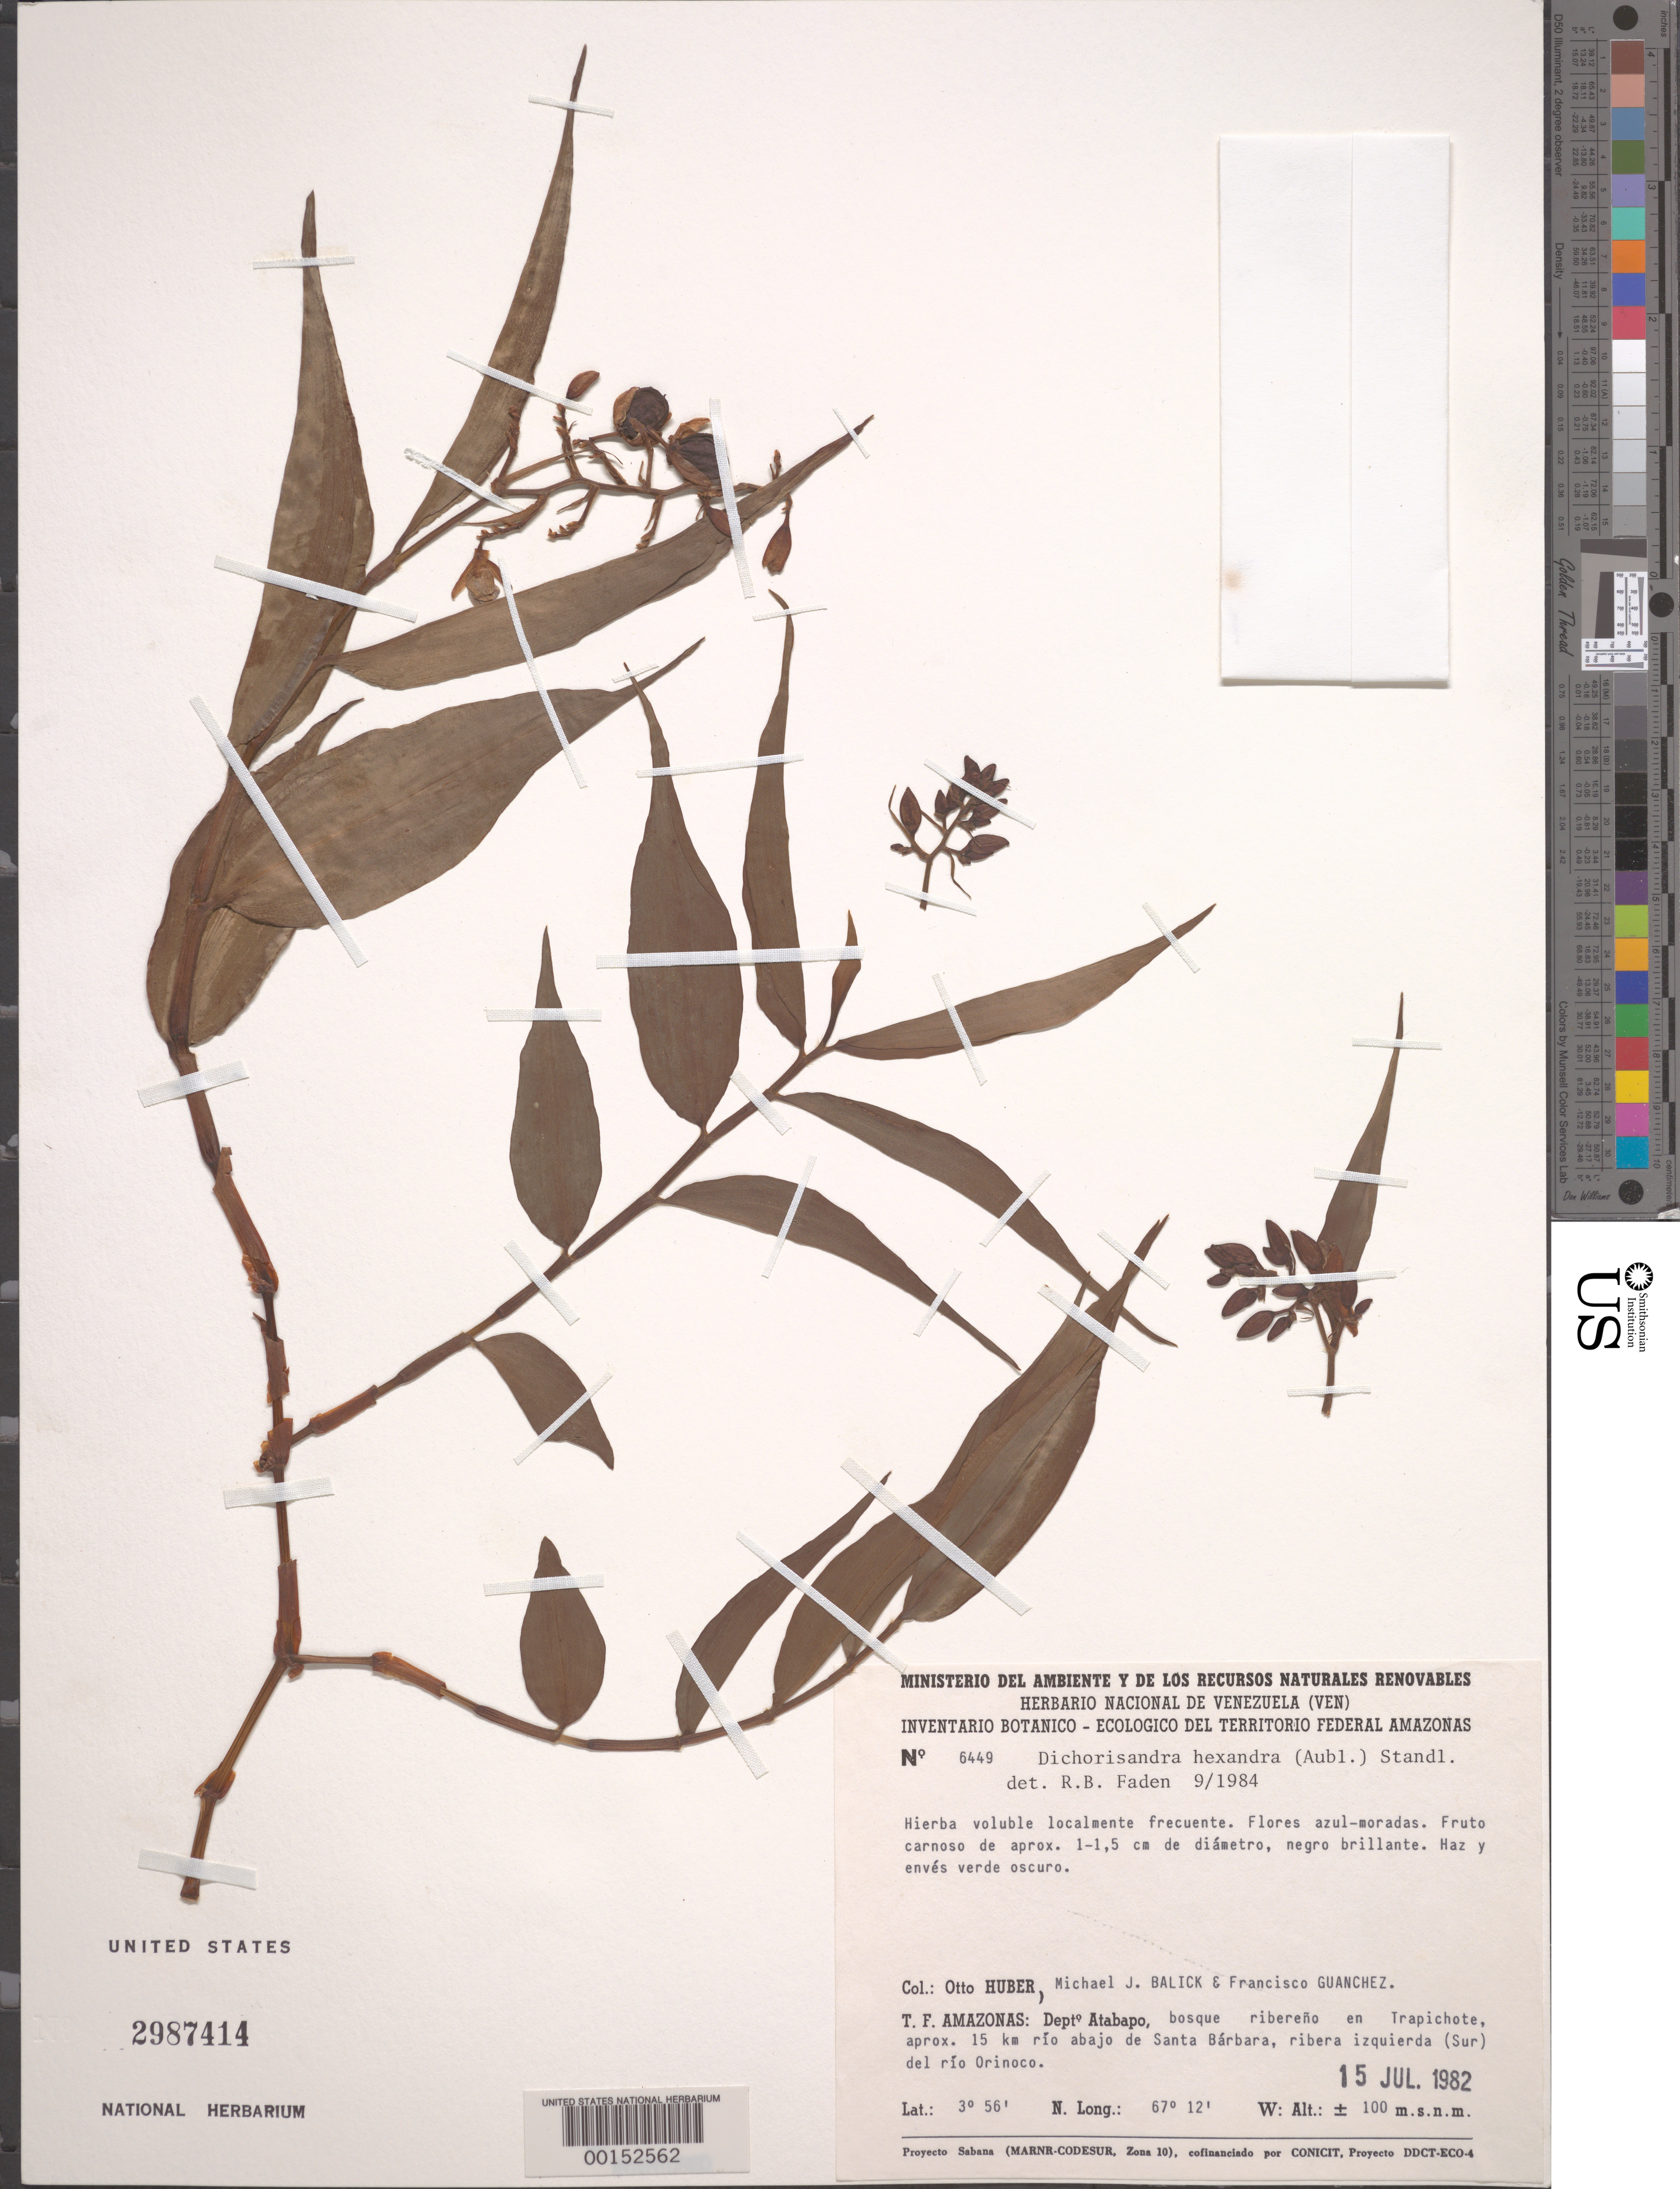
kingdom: Plantae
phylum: Tracheophyta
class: Liliopsida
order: Commelinales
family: Commelinaceae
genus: Dichorisandra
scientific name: Dichorisandra hexandra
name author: (Aubl.) Standl.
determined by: Faden, Robert B., (US), Smithsonian Institution - National Museum of Natural History (UNITED STATES)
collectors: O. Huber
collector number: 6449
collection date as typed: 15 Jul 1982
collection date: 1982-07-15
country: Venezuela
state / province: Amazonas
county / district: Atabapo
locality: Trapichote near Santa Barbara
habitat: Forest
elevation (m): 100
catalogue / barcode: US 2987414